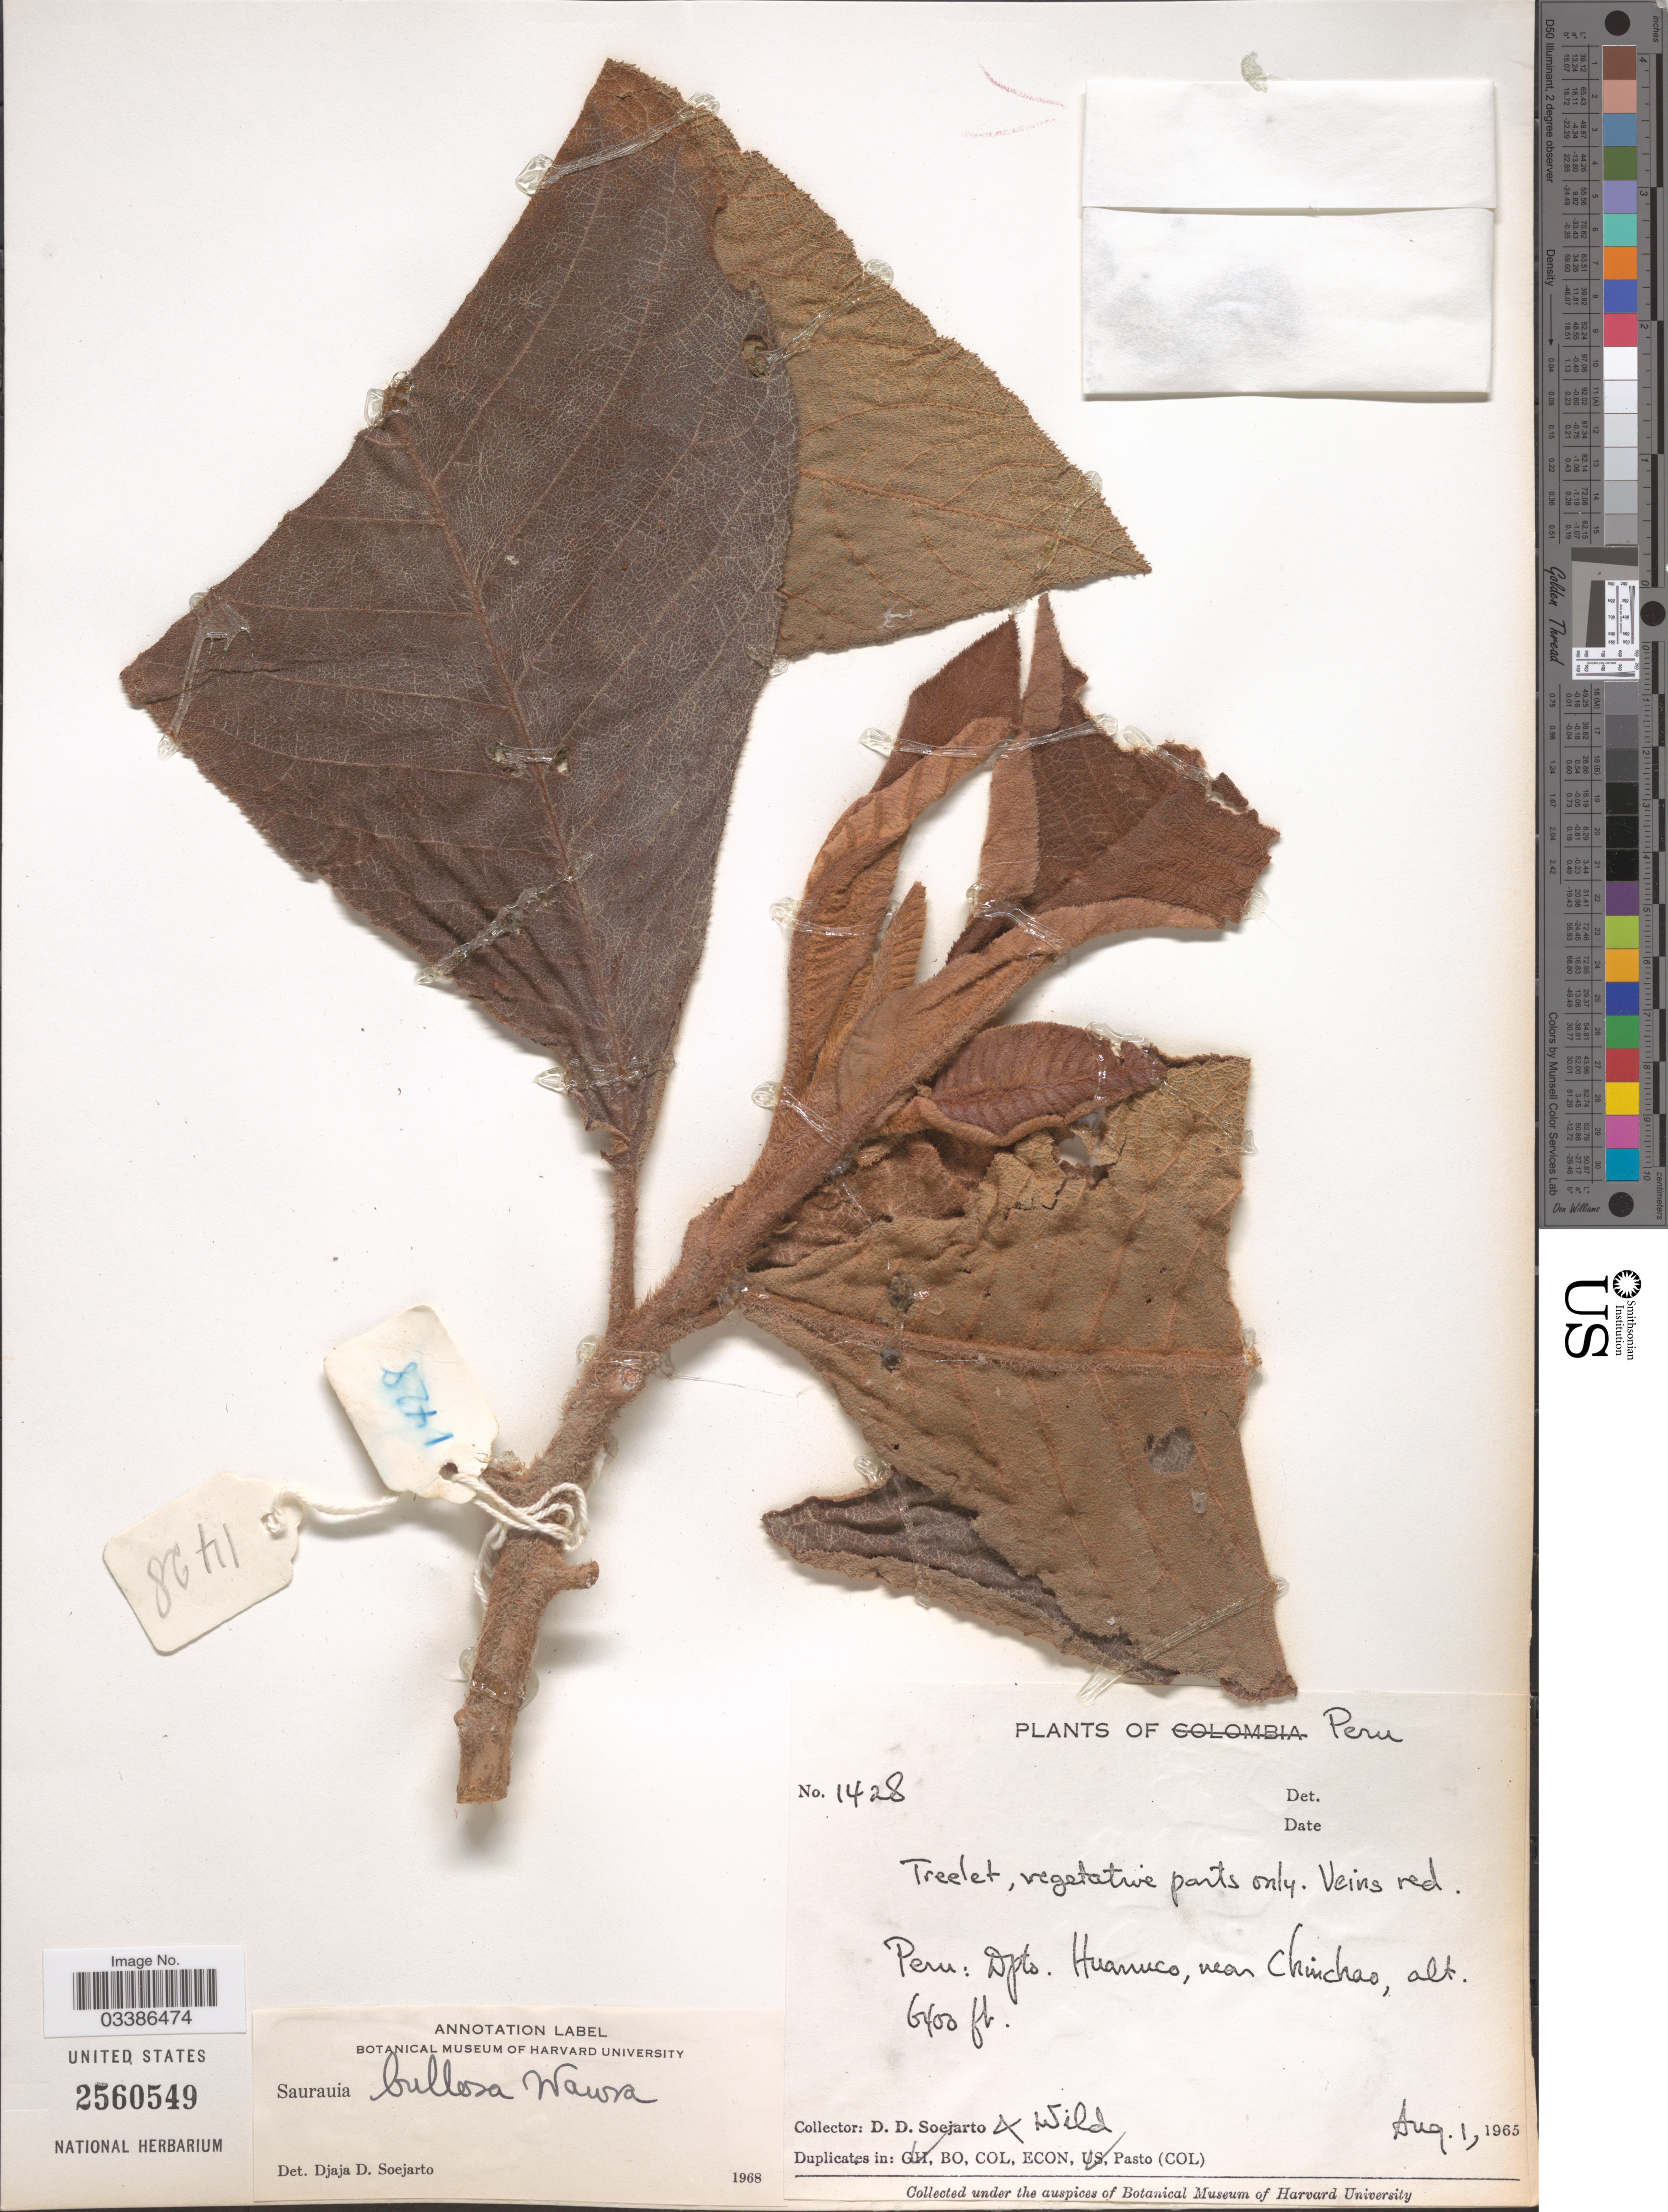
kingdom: Plantae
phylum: Tracheophyta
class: Magnoliopsida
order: Ericales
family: Actinidiaceae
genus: Saurauia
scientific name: Saurauia bullosa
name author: Wawra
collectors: Wild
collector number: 1428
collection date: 1965-08-01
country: Peru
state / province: Huánuco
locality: Dpto. Huanuco, near Chinchao.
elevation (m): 1951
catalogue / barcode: US 2560549